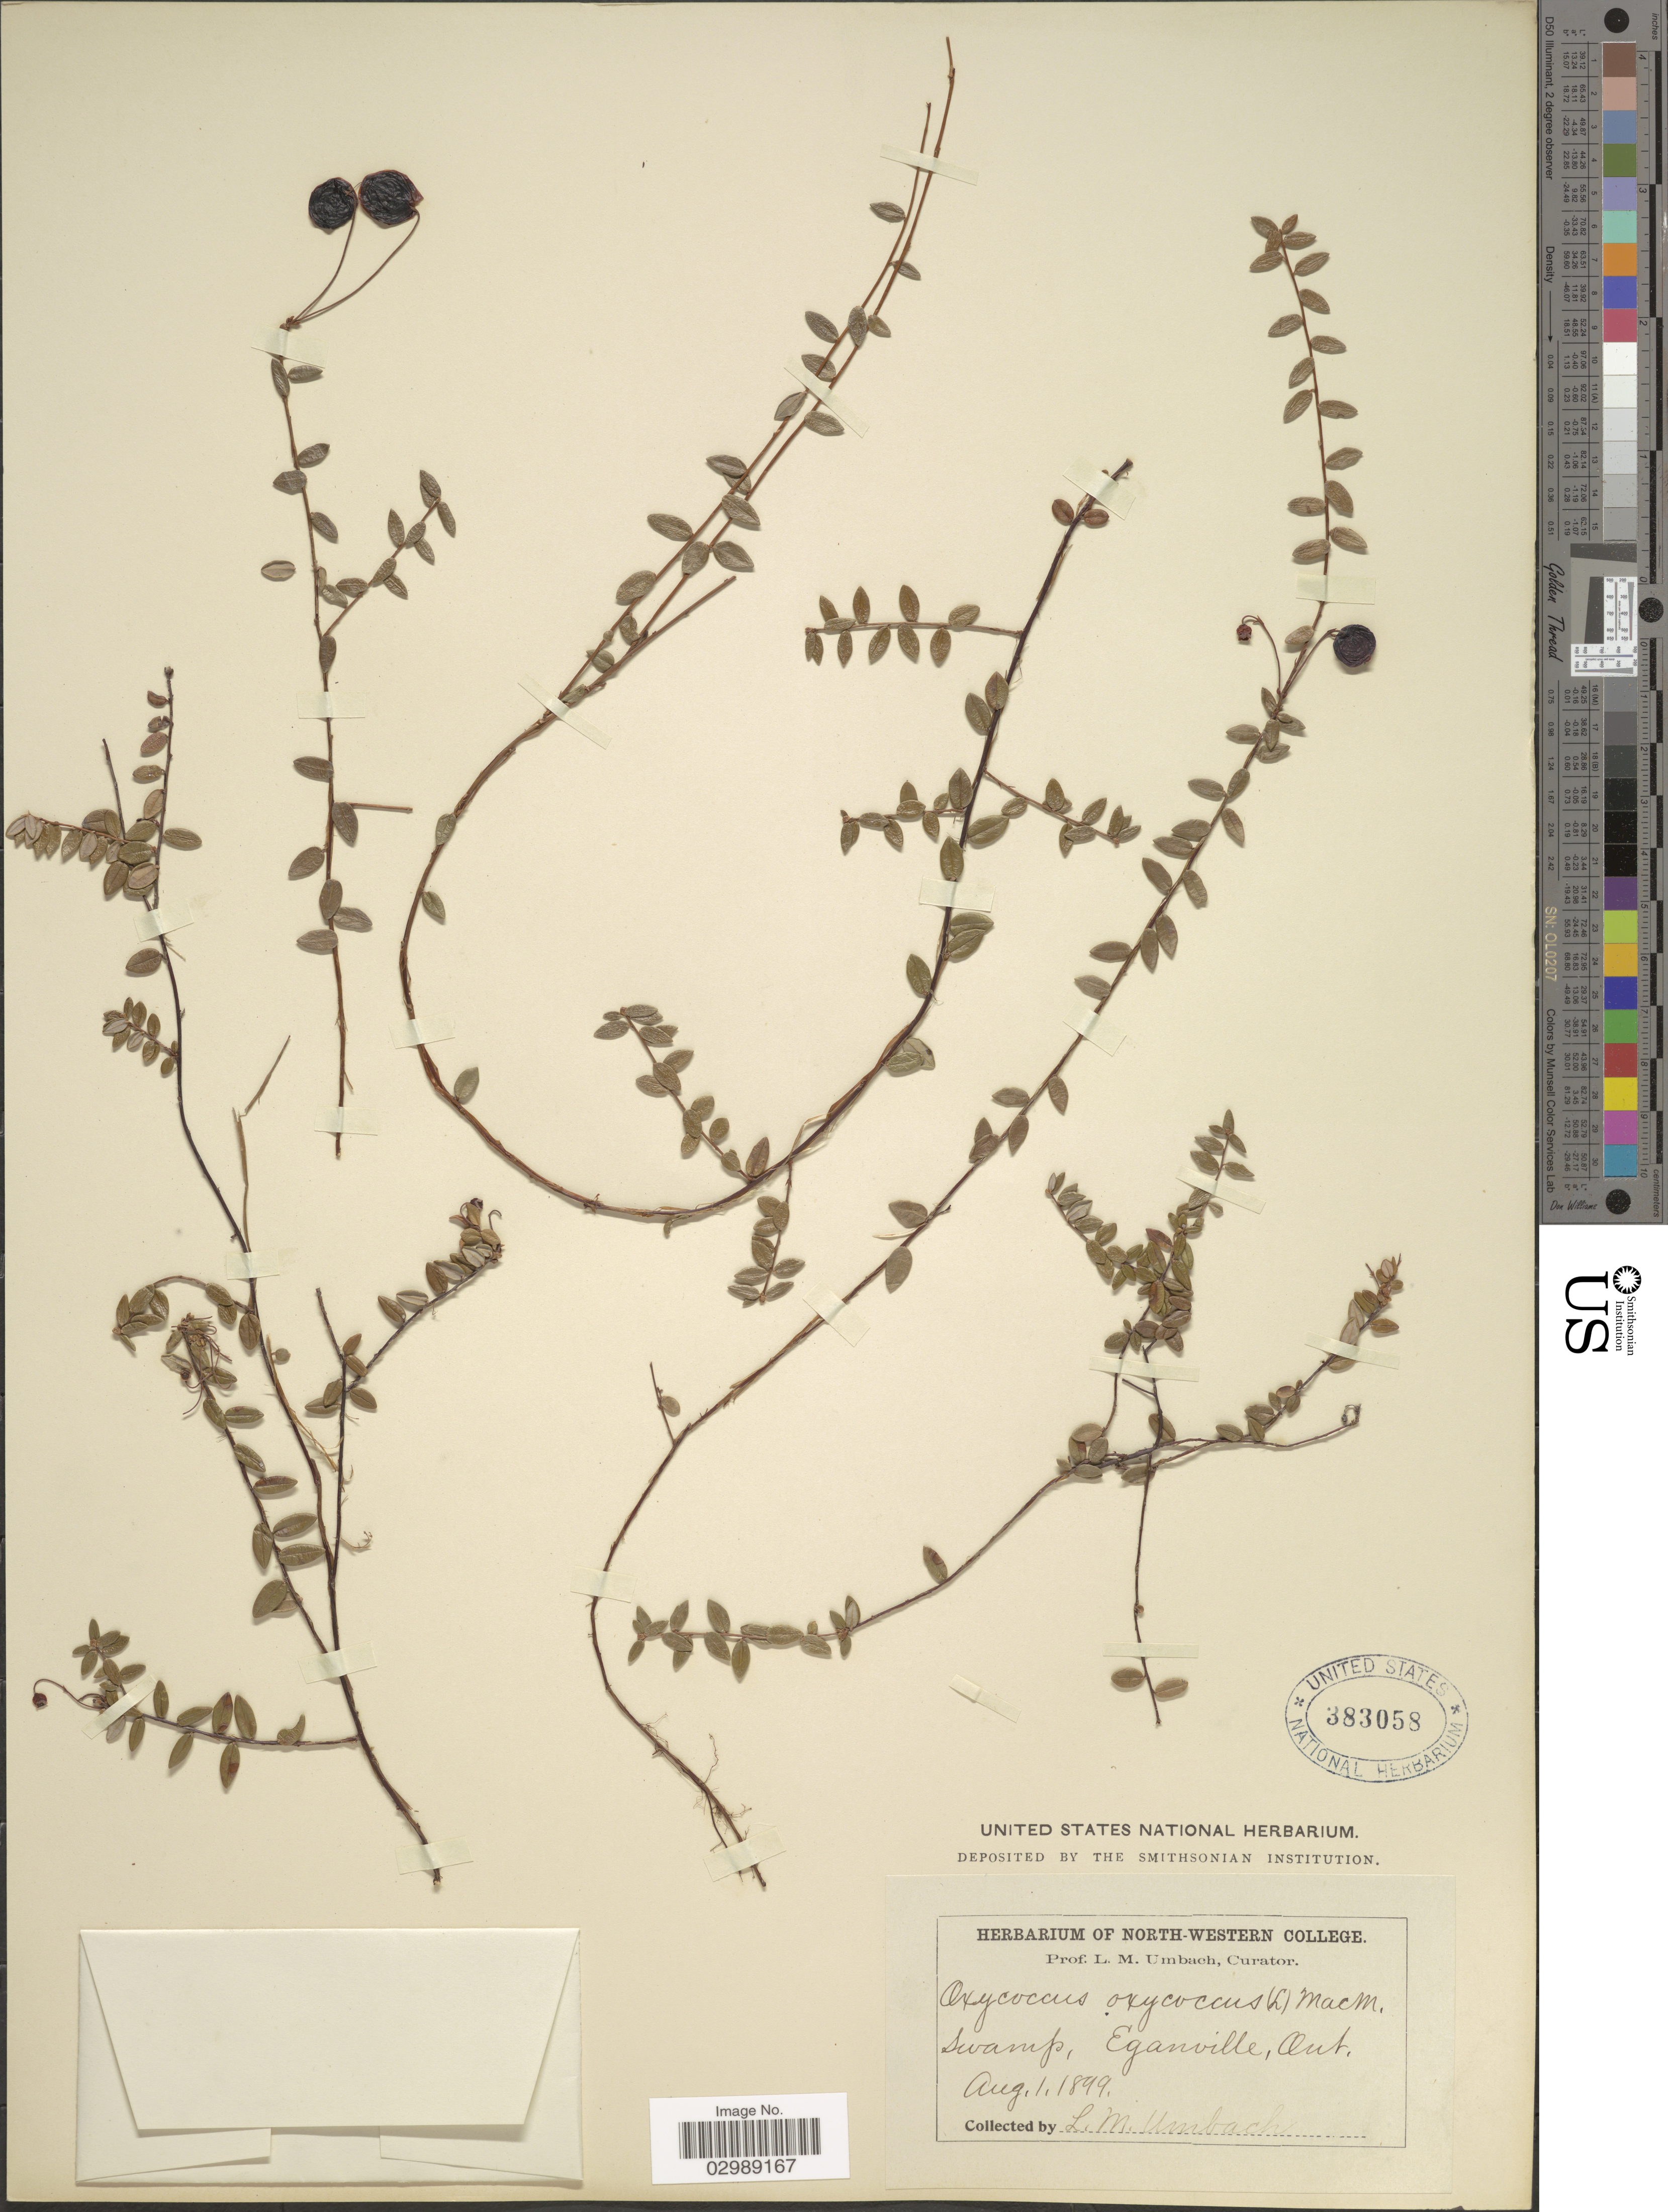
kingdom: Plantae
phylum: Tracheophyta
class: Magnoliopsida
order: Ericales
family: Ericaceae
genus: Vaccinium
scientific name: Vaccinium oxycoccos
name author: L.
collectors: L. M. Umbach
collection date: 1899-08-01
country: Canada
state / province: Ontario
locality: Swamp, Eganville.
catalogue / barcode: US 383058